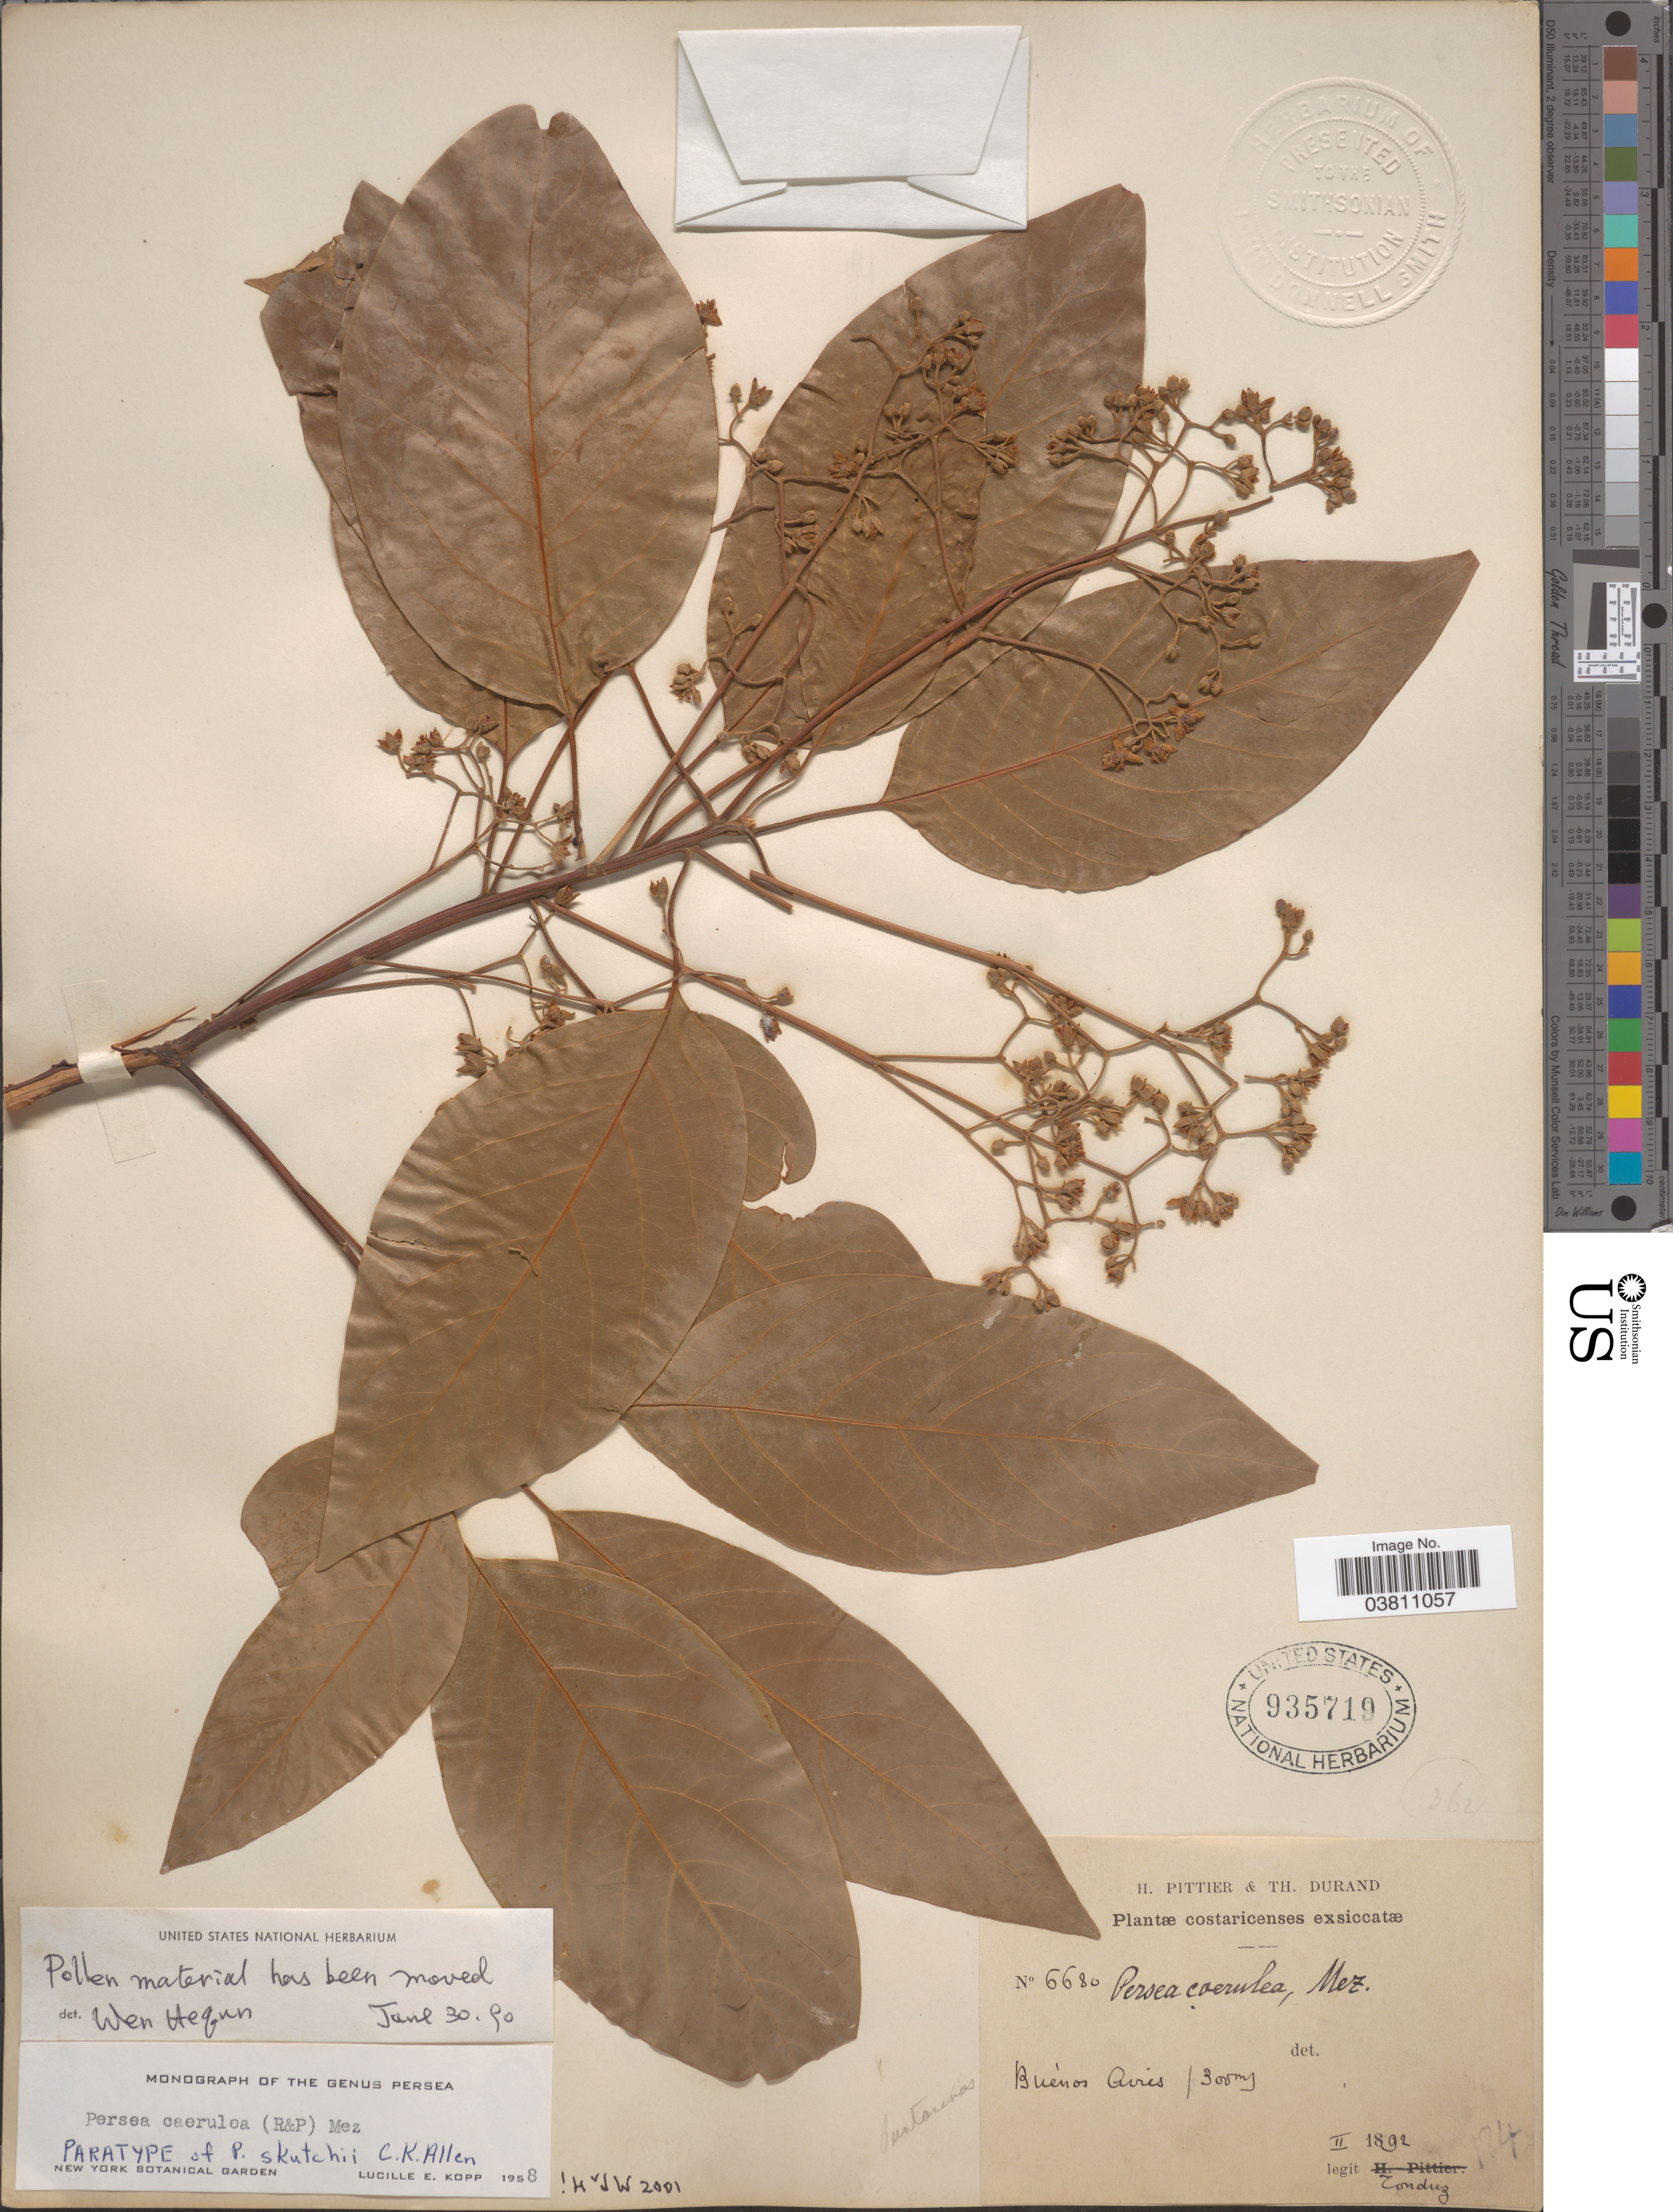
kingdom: Plantae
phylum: Tracheophyta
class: Magnoliopsida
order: Laurales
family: Lauraceae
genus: Persea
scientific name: Persea caerulea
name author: (Ruiz & Pav.) Mez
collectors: Tonduz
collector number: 6680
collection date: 1892-02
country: Costa Rica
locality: Buèos Aires.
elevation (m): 300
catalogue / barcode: US 935719